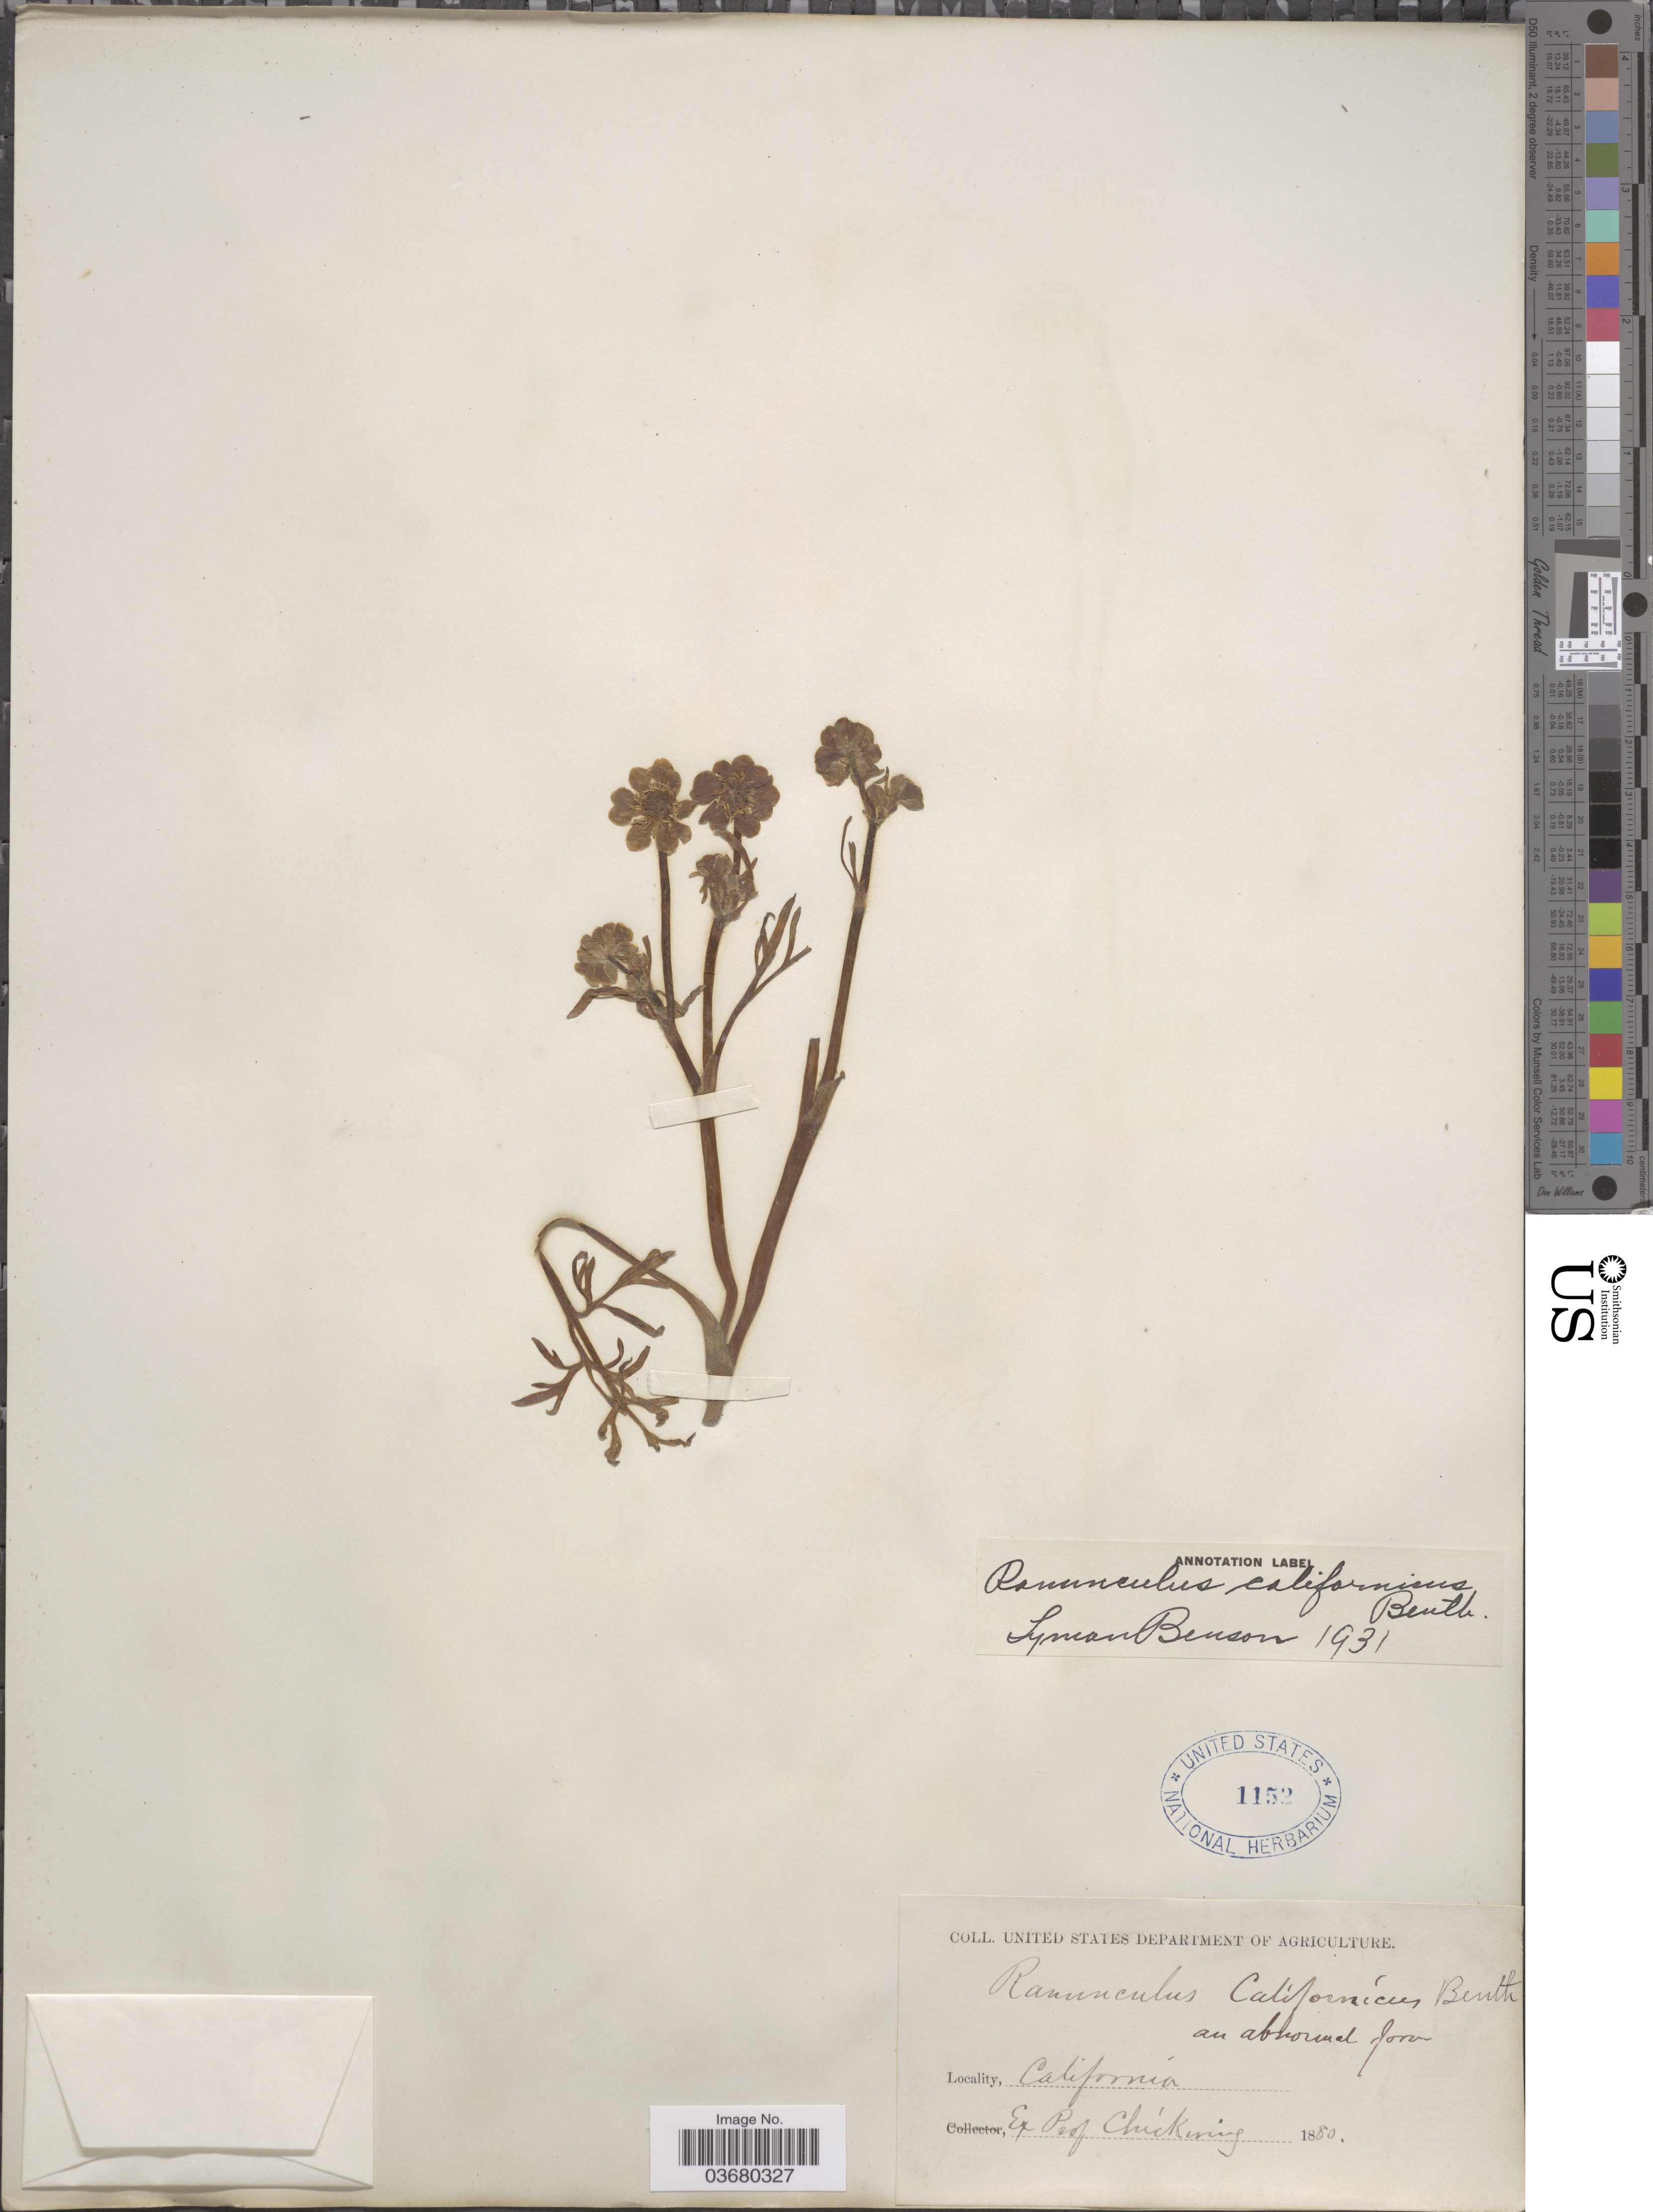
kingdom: Plantae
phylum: Tracheophyta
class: Magnoliopsida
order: Ranunculales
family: Ranunculaceae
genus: Ranunculus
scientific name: Ranunculus californicus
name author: Benth.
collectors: -. Chickering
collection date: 1880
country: United States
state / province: California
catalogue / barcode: US 1152